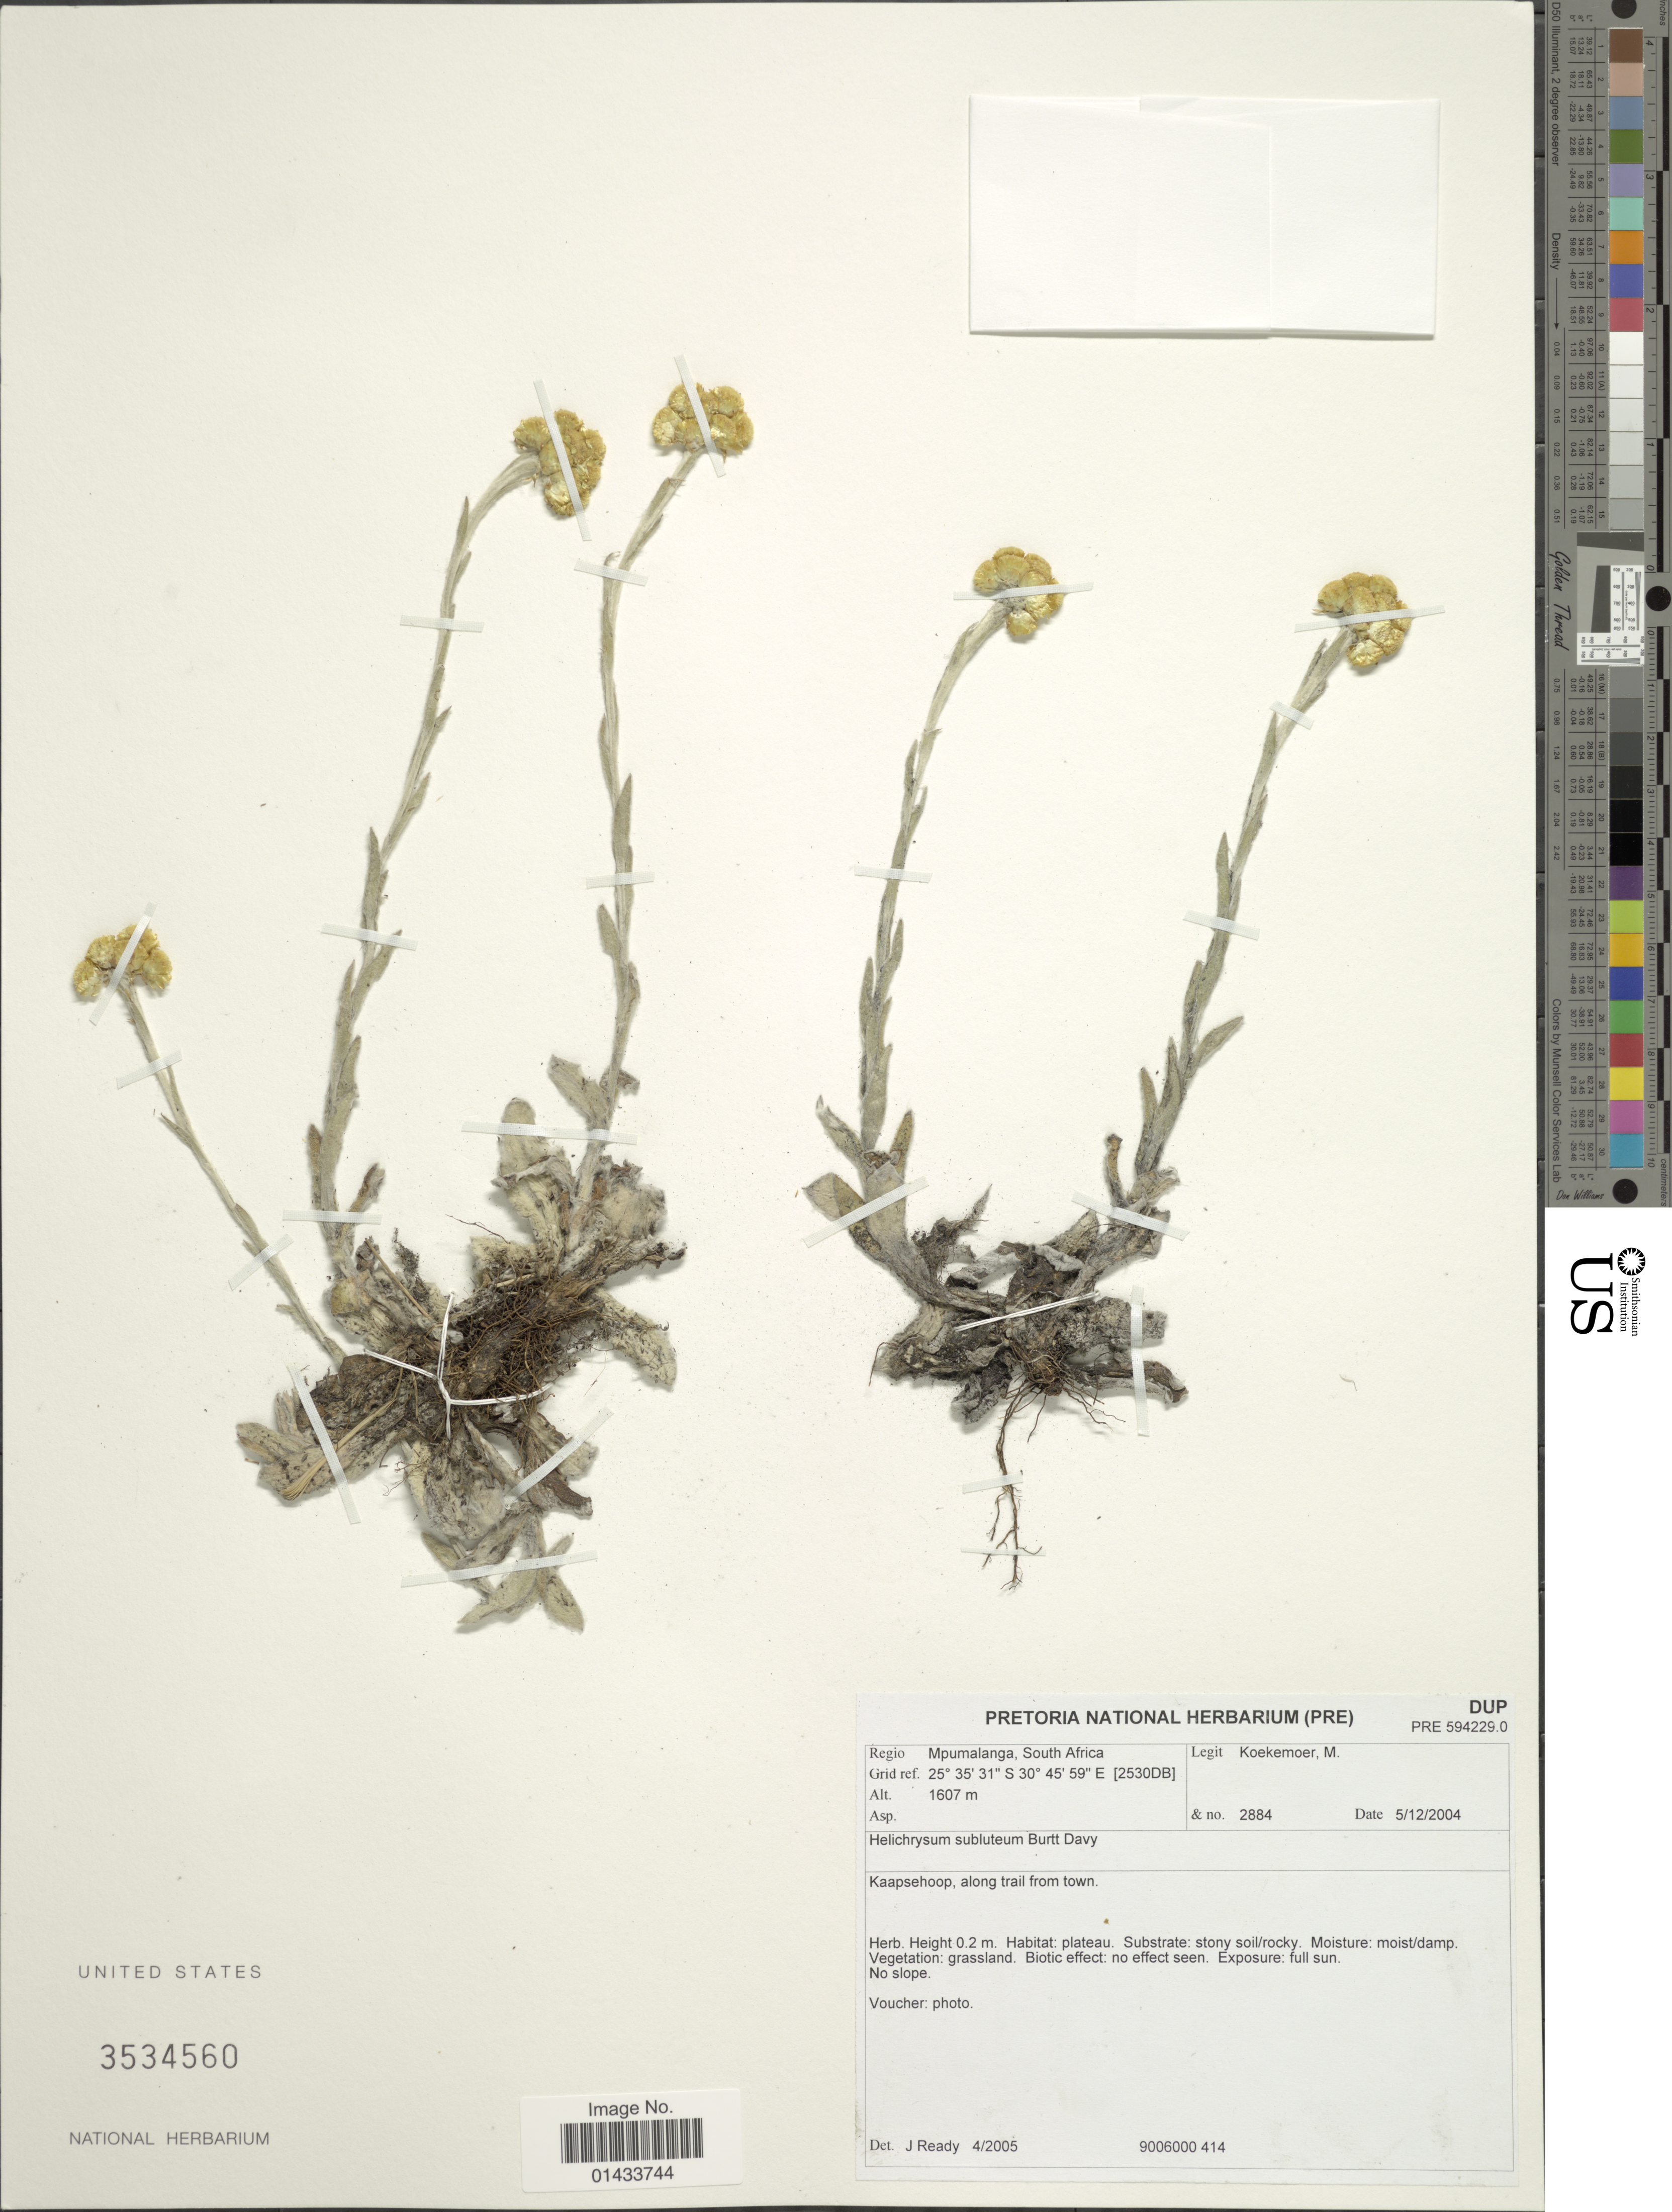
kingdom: Plantae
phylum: Tracheophyta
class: Magnoliopsida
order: Asterales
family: Asteraceae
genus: Helichrysum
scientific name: Helichrysum subluteum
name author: Burtt Davy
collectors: M. Koekemoer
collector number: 2884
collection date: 2004-12-05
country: South Africa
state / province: Mpumalanga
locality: Regio Mpumalanga, South Africa, Grid ref. [2530DB], Kaapsehoop, along trail from town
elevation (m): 1607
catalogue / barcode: US 3534560